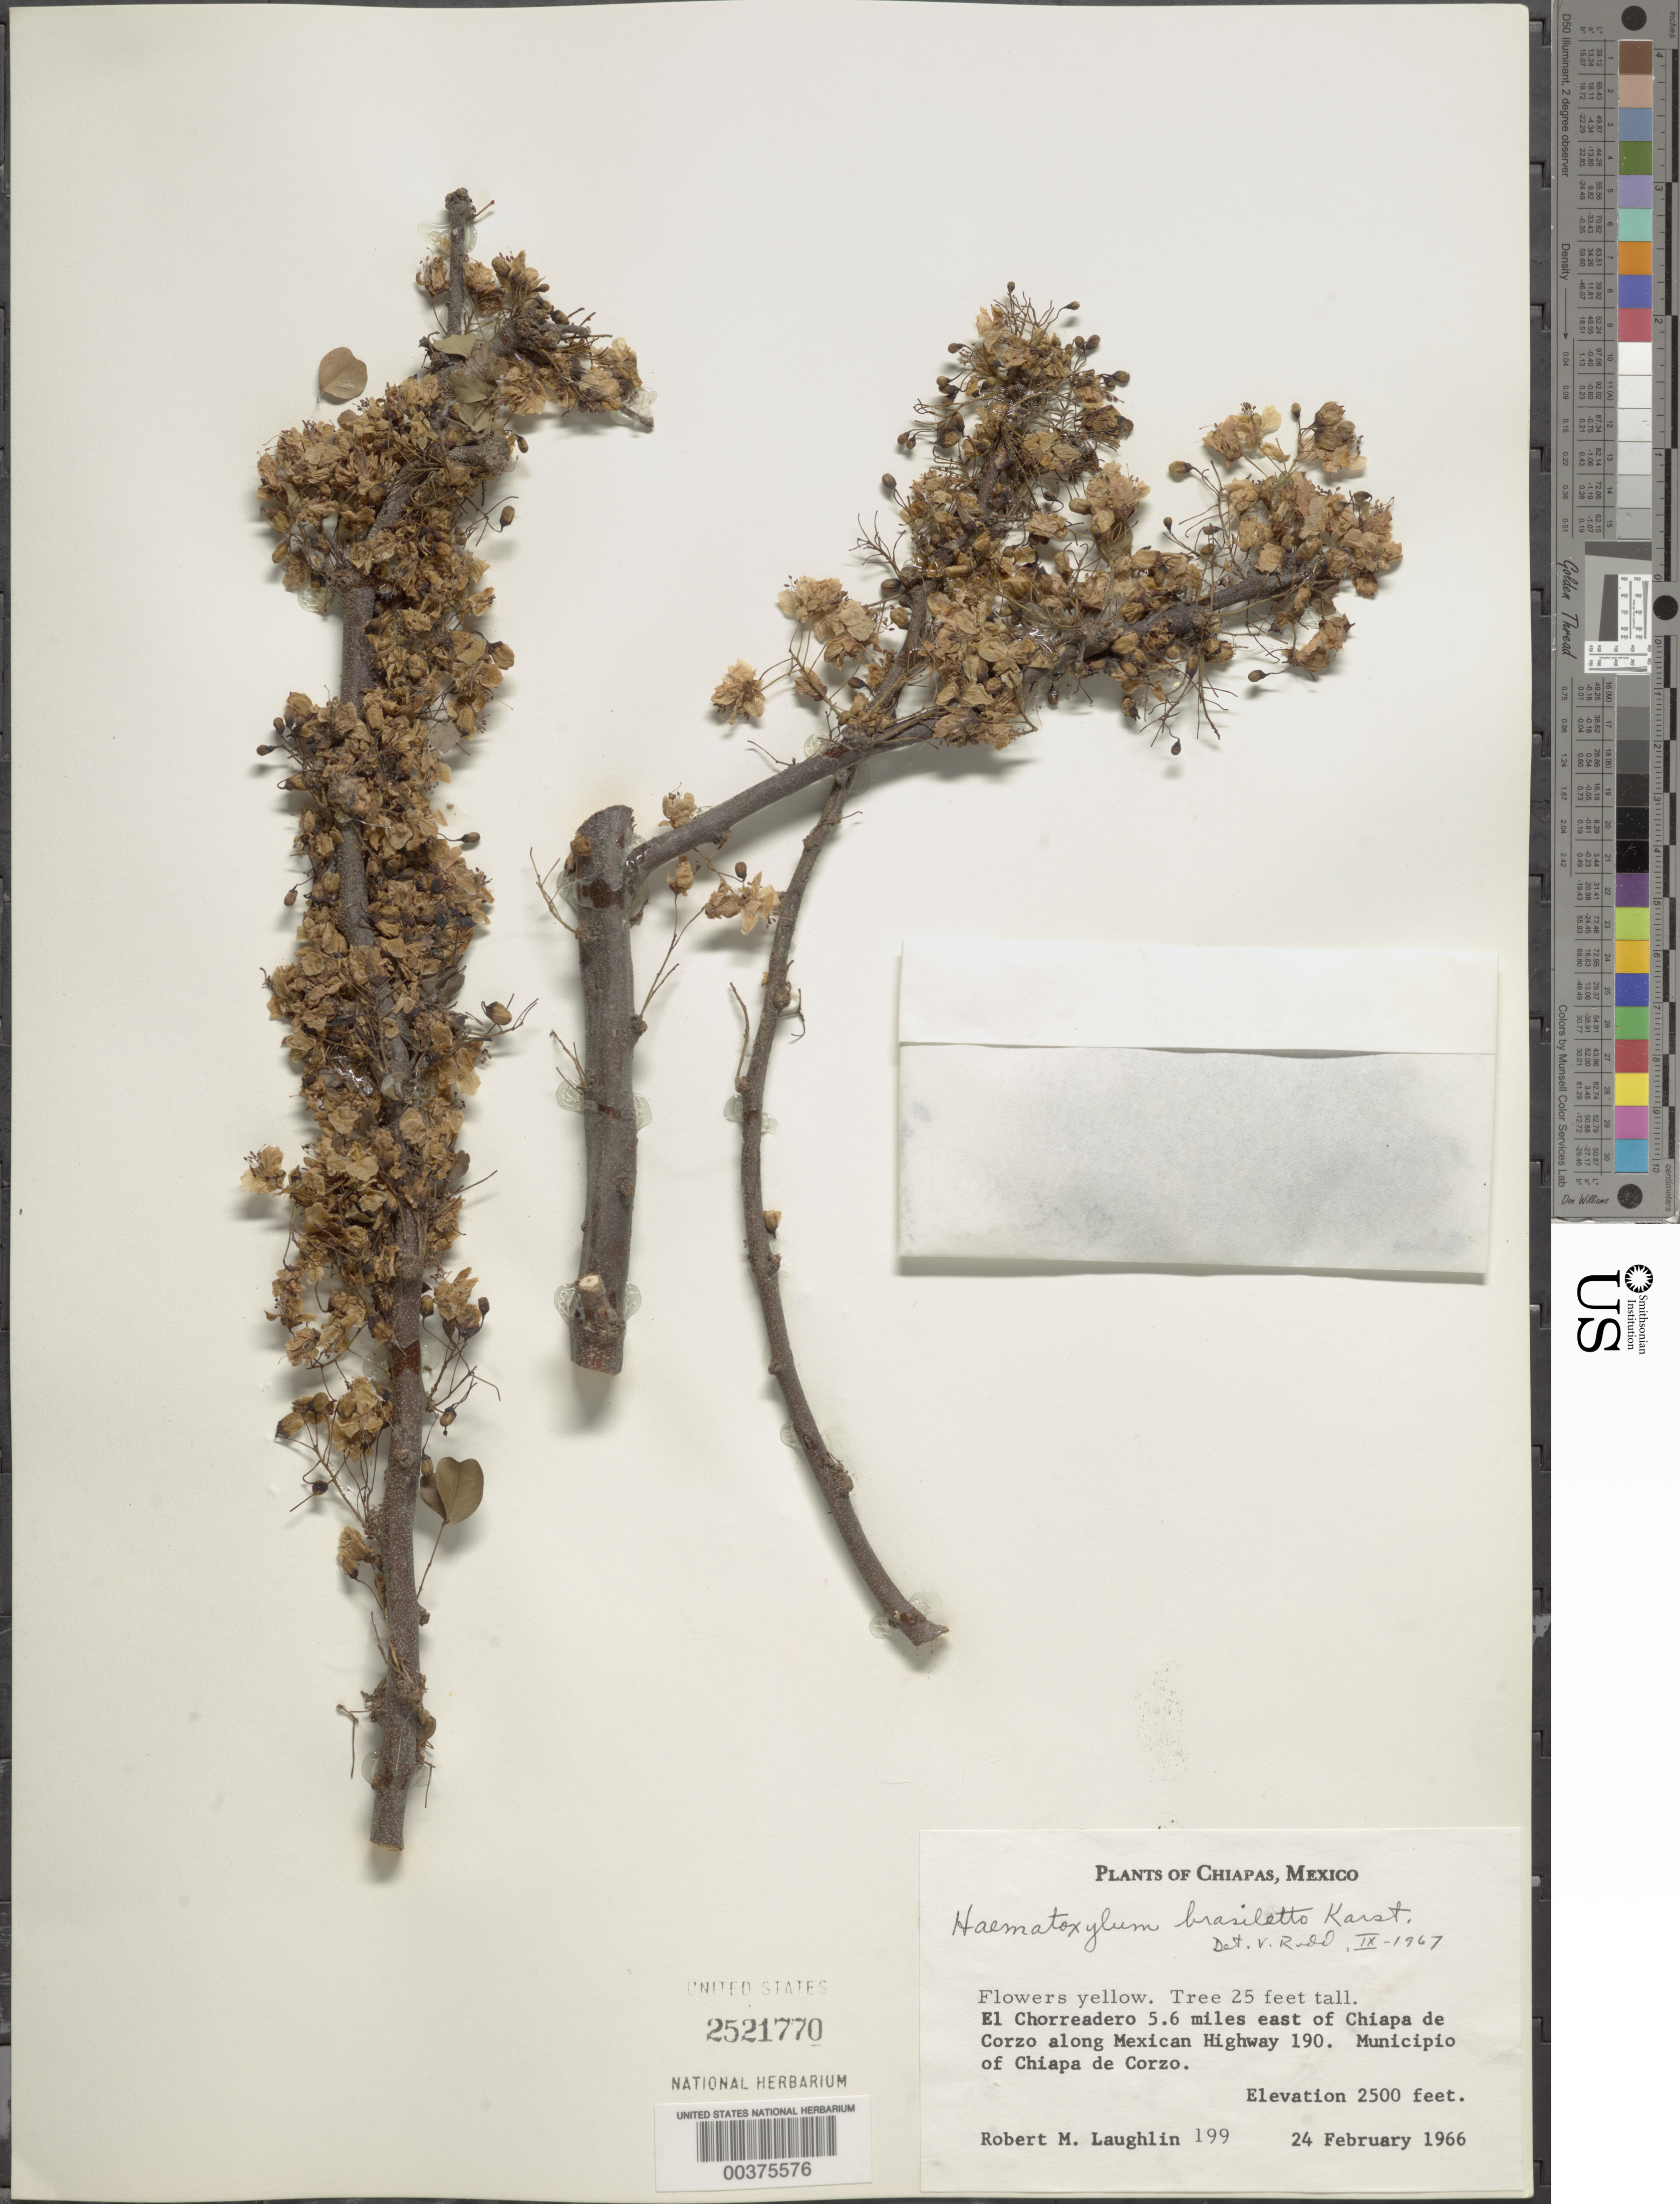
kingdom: Plantae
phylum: Tracheophyta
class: Magnoliopsida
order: Fabales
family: Fabaceae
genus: Haematoxylum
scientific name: Haematoxylum brasiletto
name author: H. Karst.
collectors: R. M. Laughlin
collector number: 199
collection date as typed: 24 Feb 1966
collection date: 1966-02-24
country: Mexico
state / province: Chiapas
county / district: Chiapa de Corzo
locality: El Chorreadero 5.6 mi E of Chiapa de Corzo along Mexican hwy 190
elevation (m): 762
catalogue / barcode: US 2521770